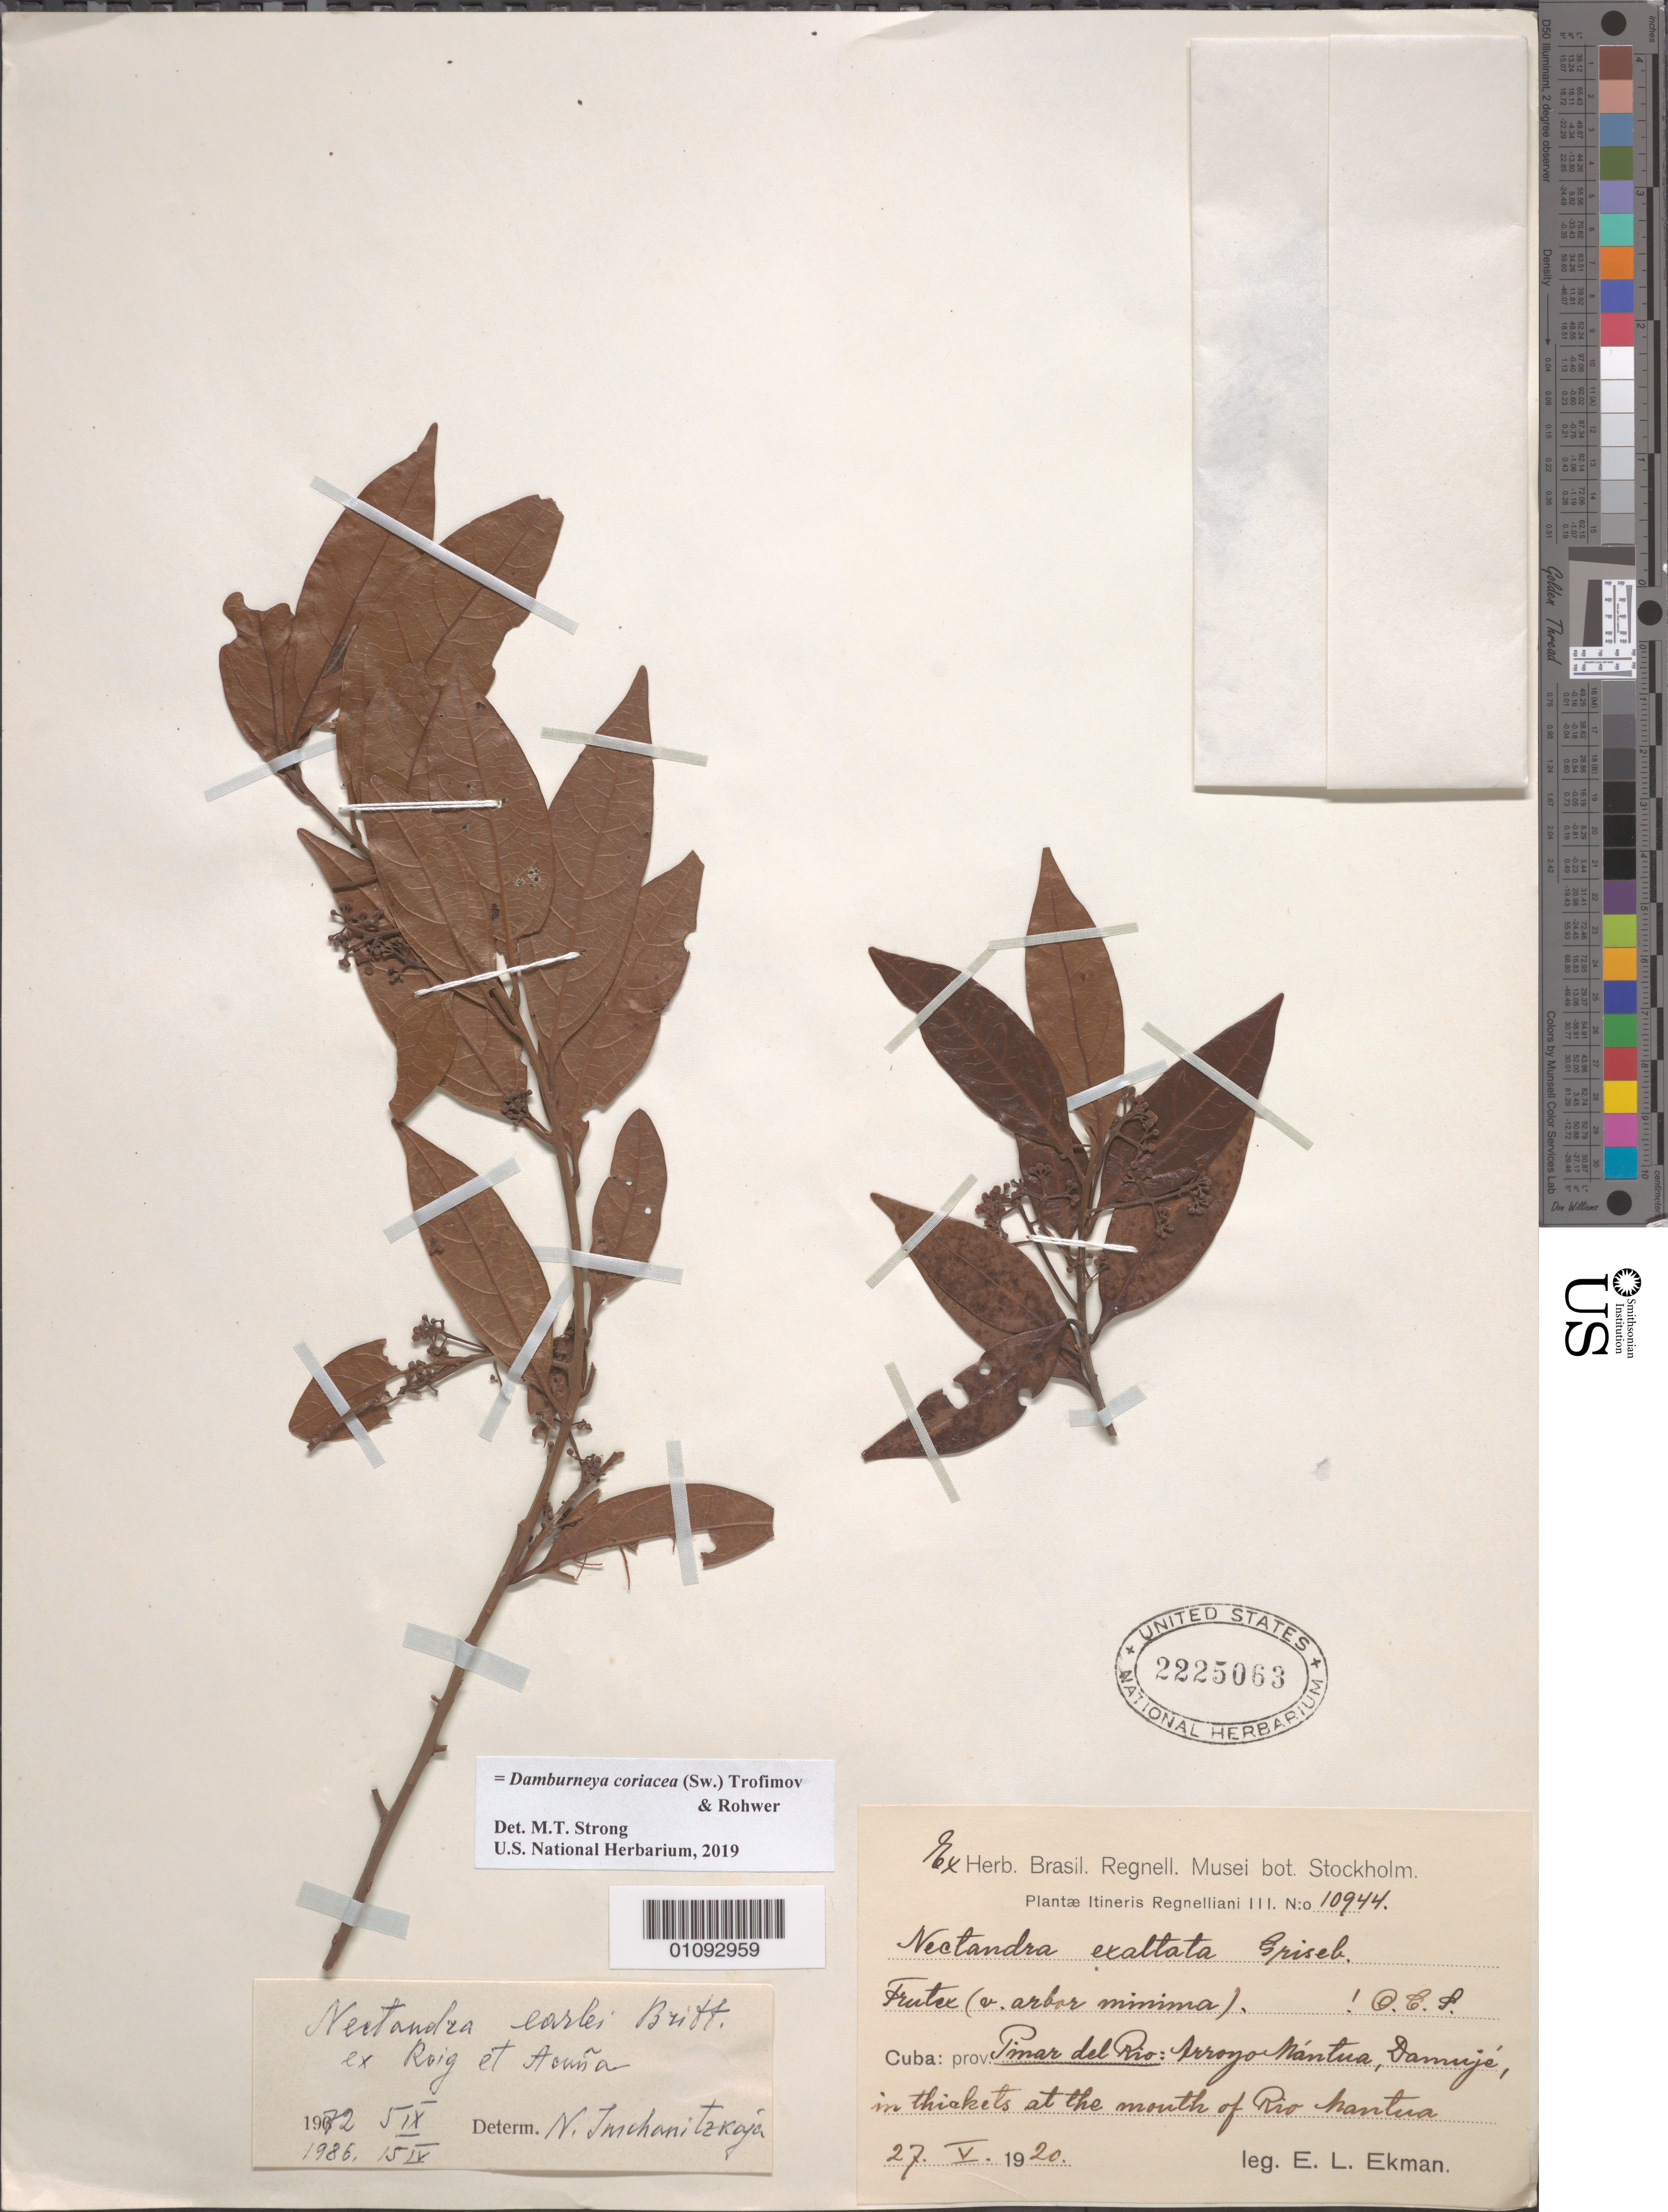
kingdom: Plantae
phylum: Tracheophyta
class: Magnoliopsida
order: Laurales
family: Lauraceae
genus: Nectandra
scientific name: Nectandra earlei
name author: Britton ex Roig & Acuña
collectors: E. L. Ekman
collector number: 10944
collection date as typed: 27 May 1920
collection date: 1920-05-27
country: Cuba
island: Cuba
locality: Rio Mantua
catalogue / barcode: US 2225063